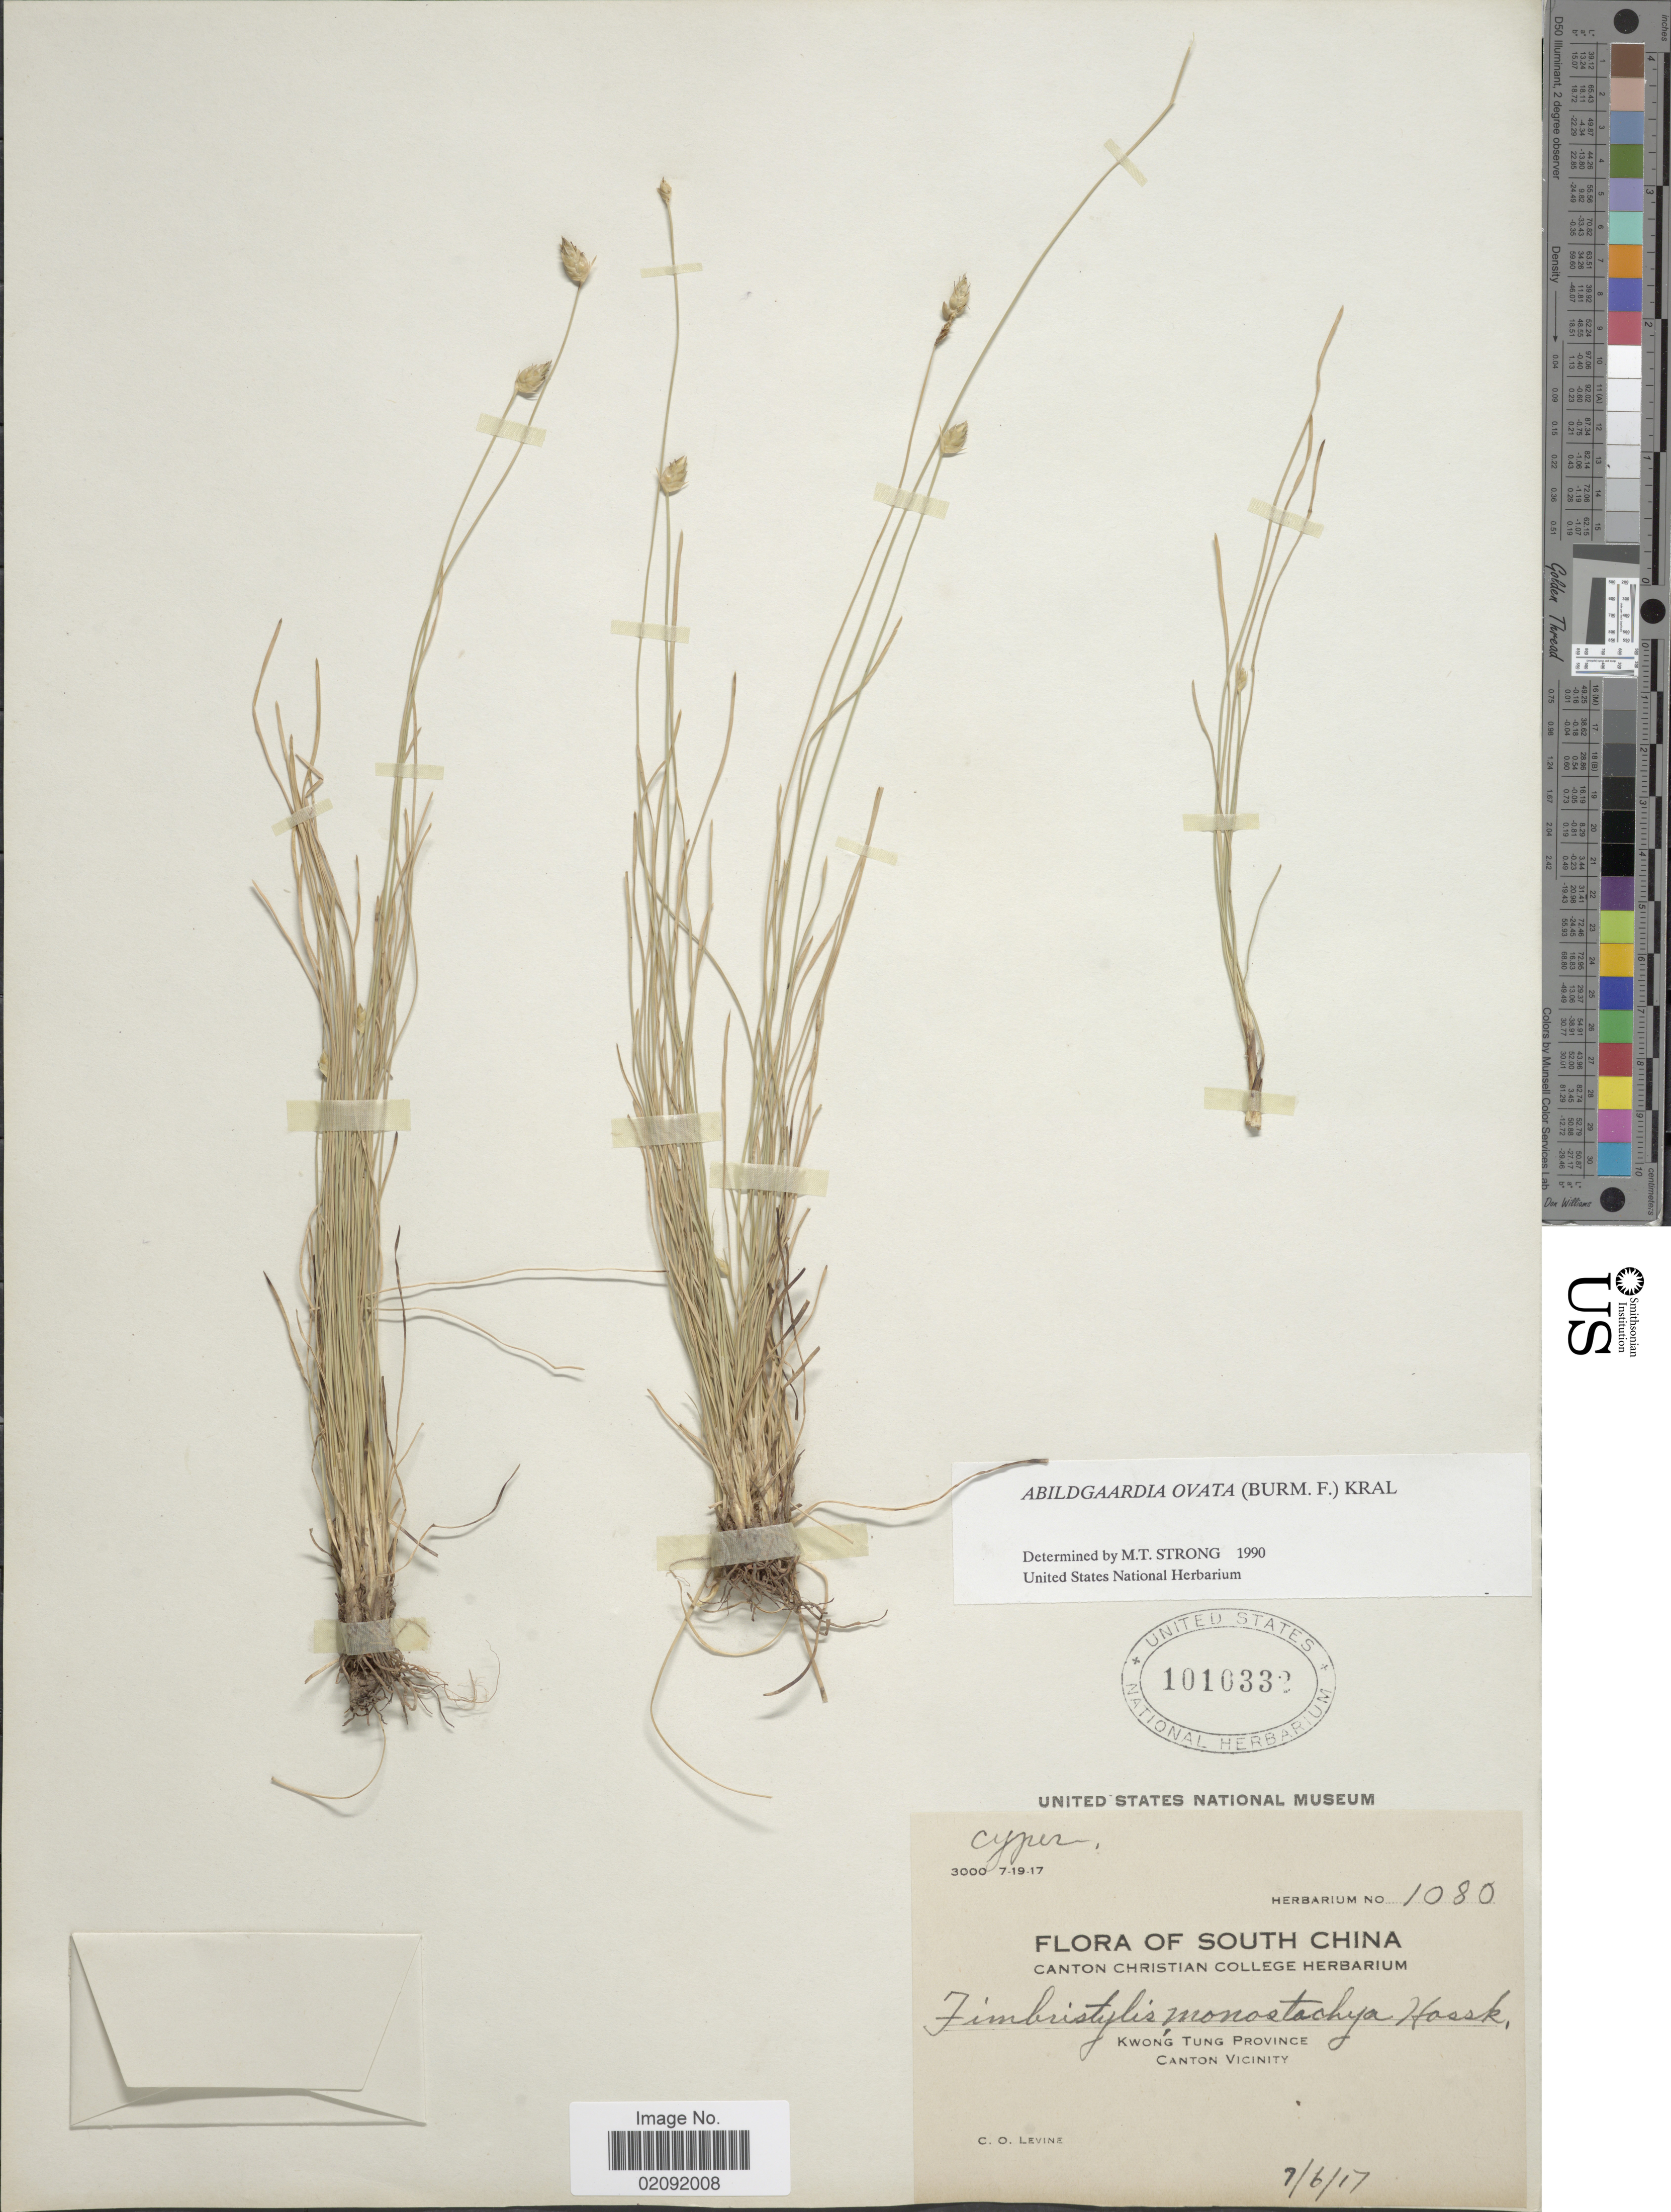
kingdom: Plantae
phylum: Tracheophyta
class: Liliopsida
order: Poales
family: Cyperaceae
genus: Abildgaardia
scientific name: Abildgaardia ovata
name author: (Burm. f.) Kral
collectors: C. O. Levine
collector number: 1080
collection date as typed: Transcribed d/m/y: 7/6/17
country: China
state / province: Guangdong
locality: Kwong Tung Province, Canton Vicinity.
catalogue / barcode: US 1010332